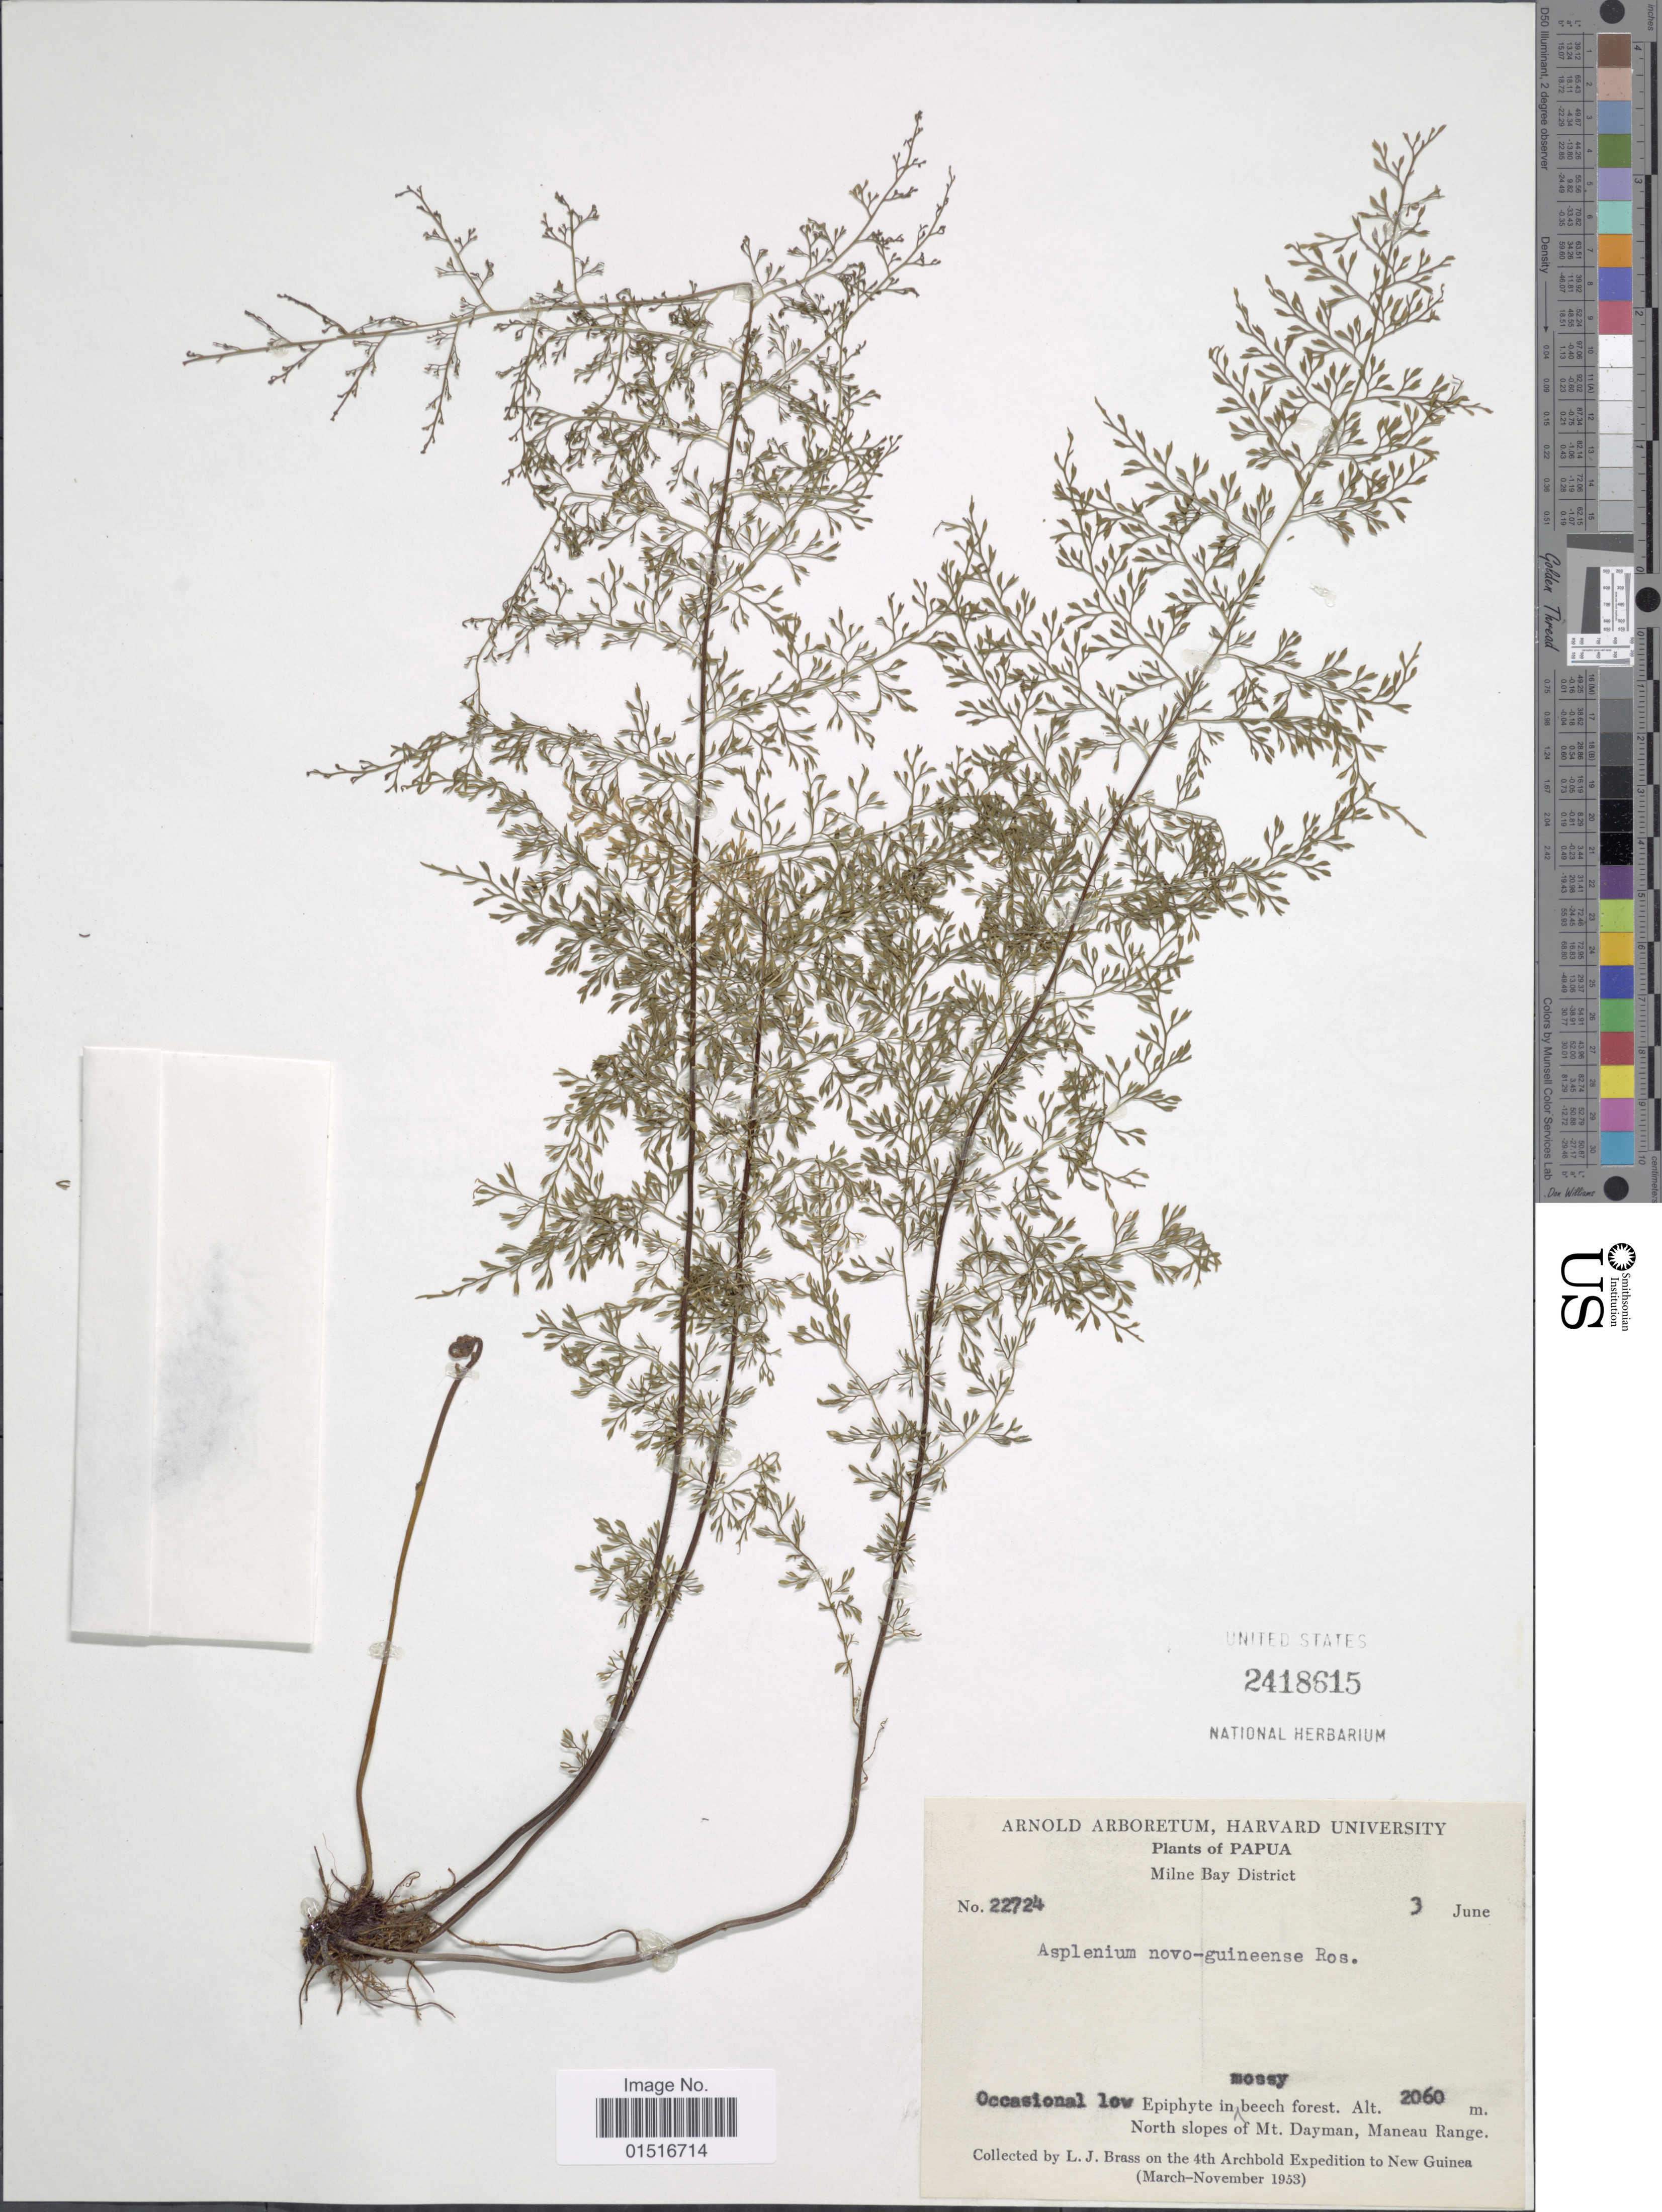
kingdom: Plantae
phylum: Tracheophyta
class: Polypodiopsida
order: Polypodiales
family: Aspleniaceae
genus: Asplenium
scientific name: Asplenium novoguineense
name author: Rosenst.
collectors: L. J. Brass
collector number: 22724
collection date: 1953-06-03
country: Papua New Guinea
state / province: Milne Bay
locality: Papua. North slopes of Mt. Dayman, Maneau Range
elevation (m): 2060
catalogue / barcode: US 2418615